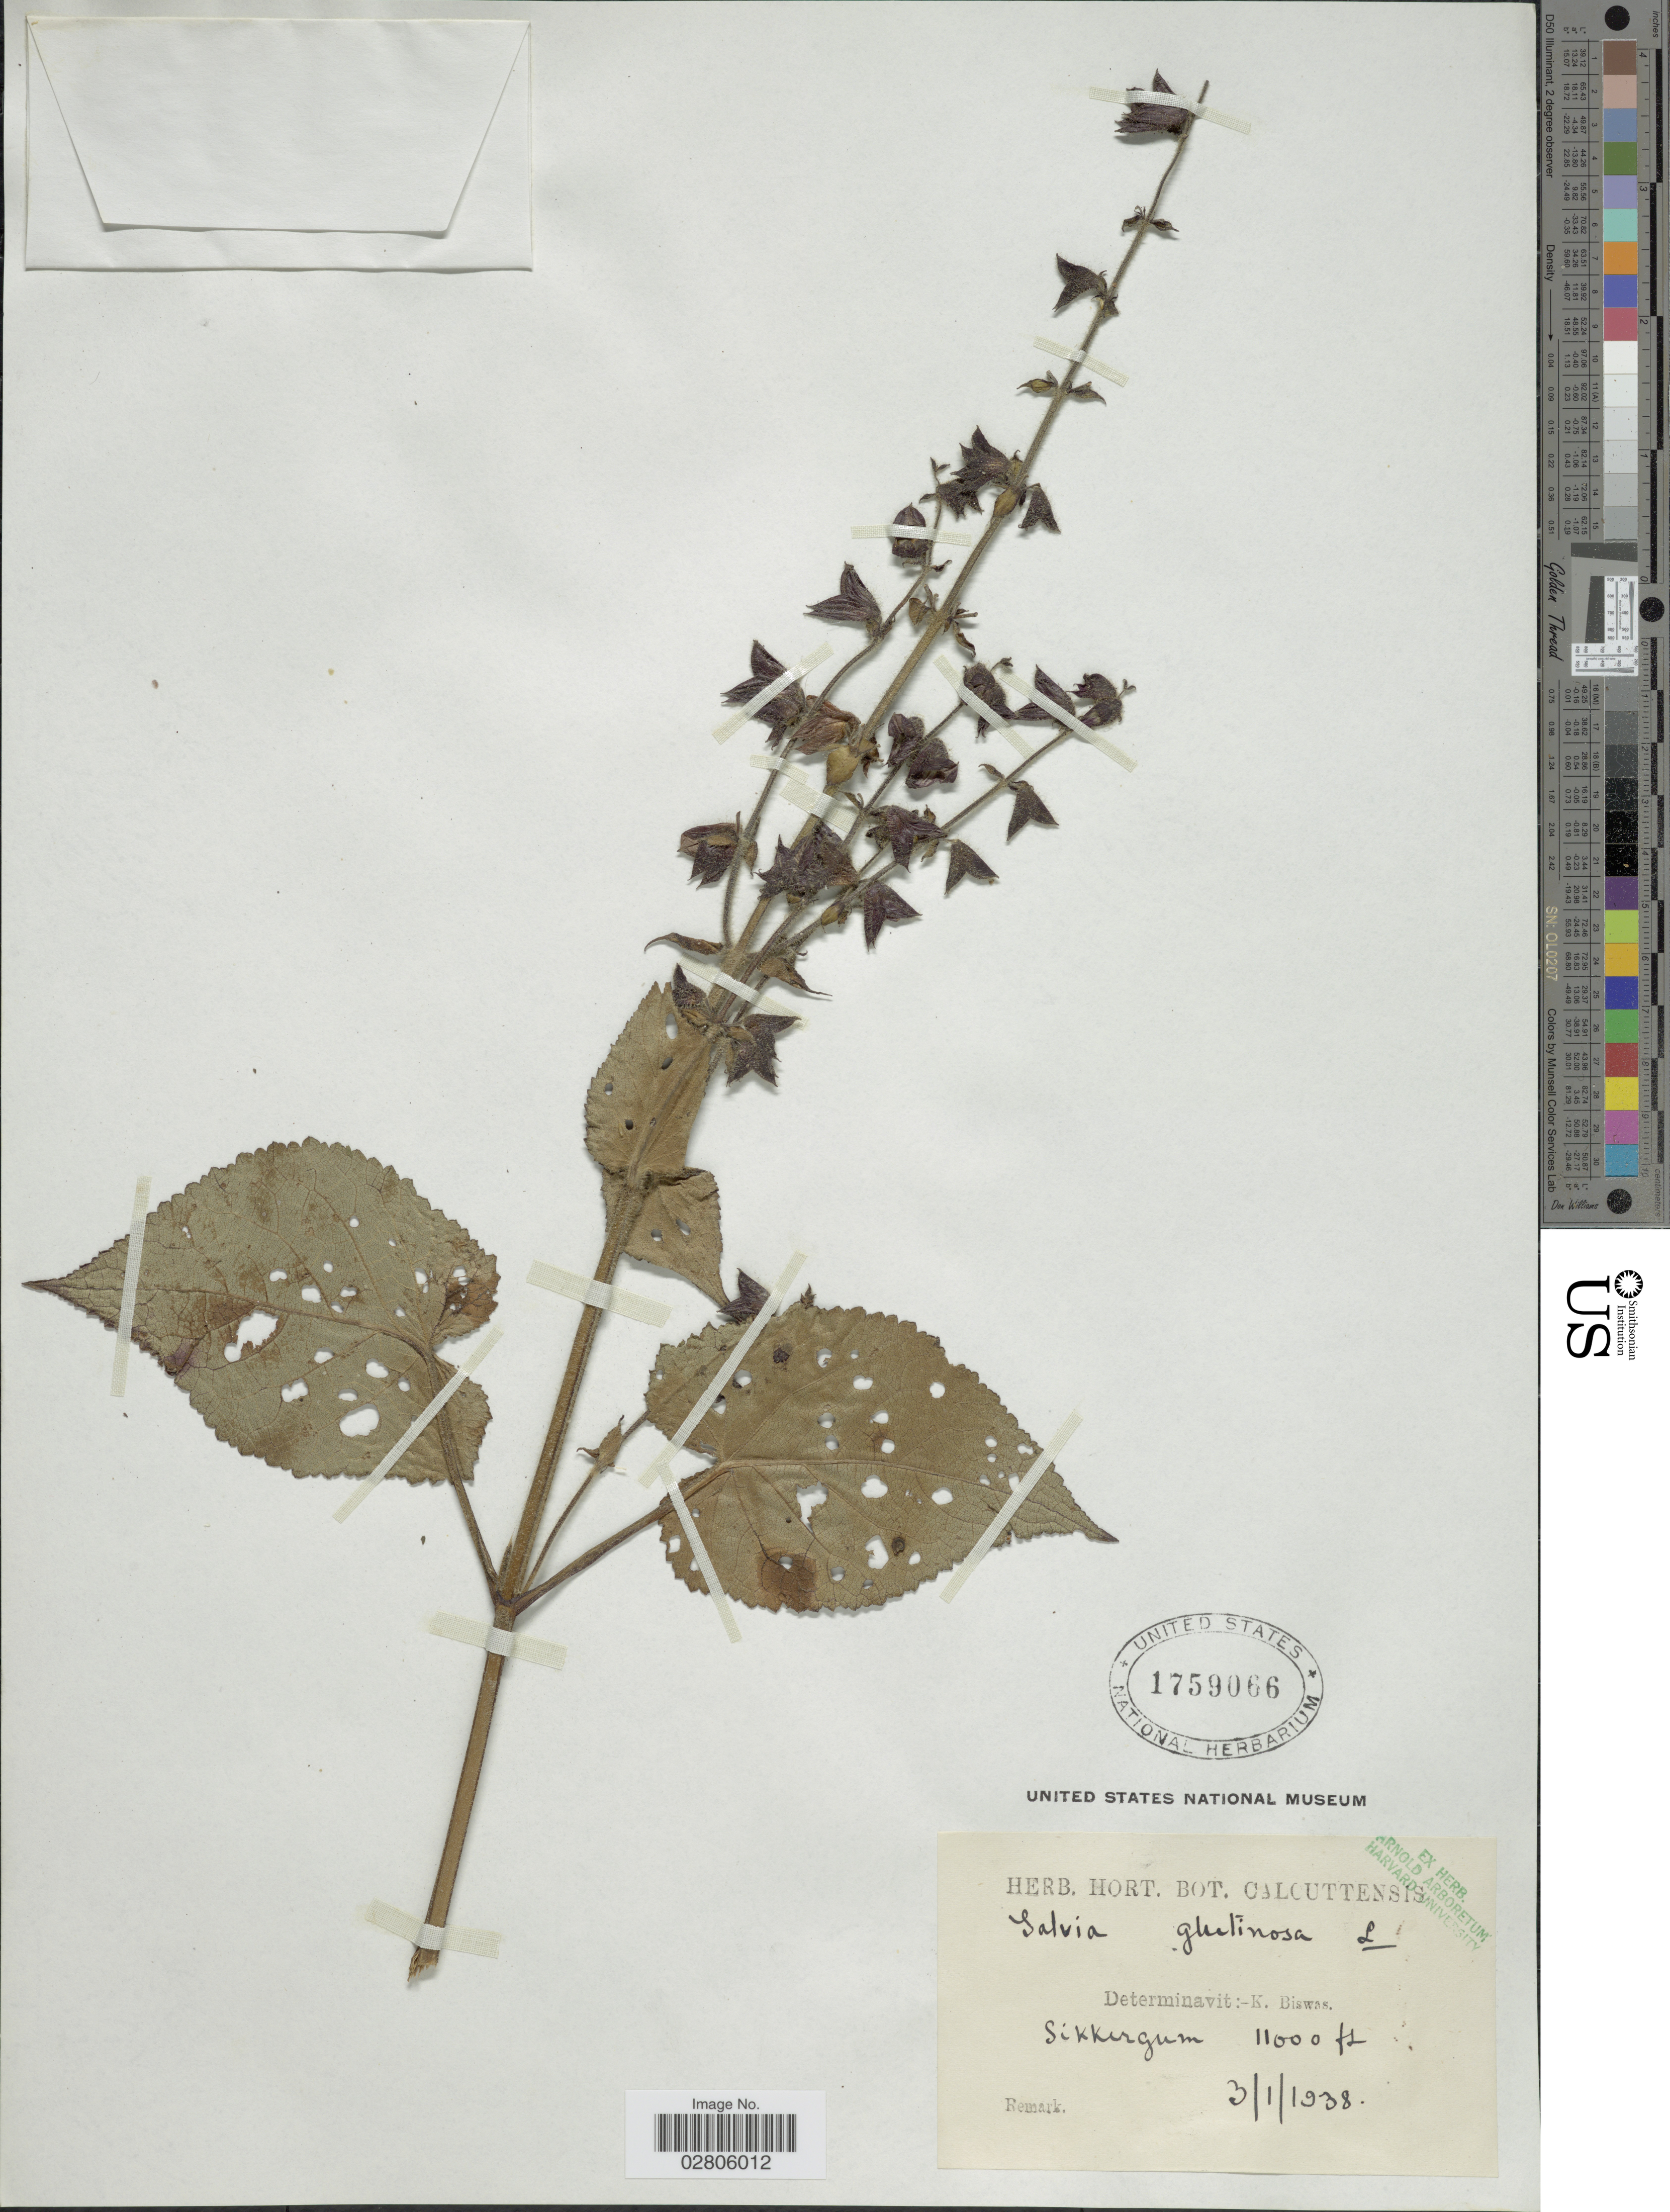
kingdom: Plantae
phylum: Tracheophyta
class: Magnoliopsida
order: Lamiales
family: Lamiaceae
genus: Salvia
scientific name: Salvia glutinosa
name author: L.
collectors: ex Herb. Hort. Bot. Calcuttensis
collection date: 1938-01-03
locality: Sikkergum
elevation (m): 3353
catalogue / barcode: US 1759066